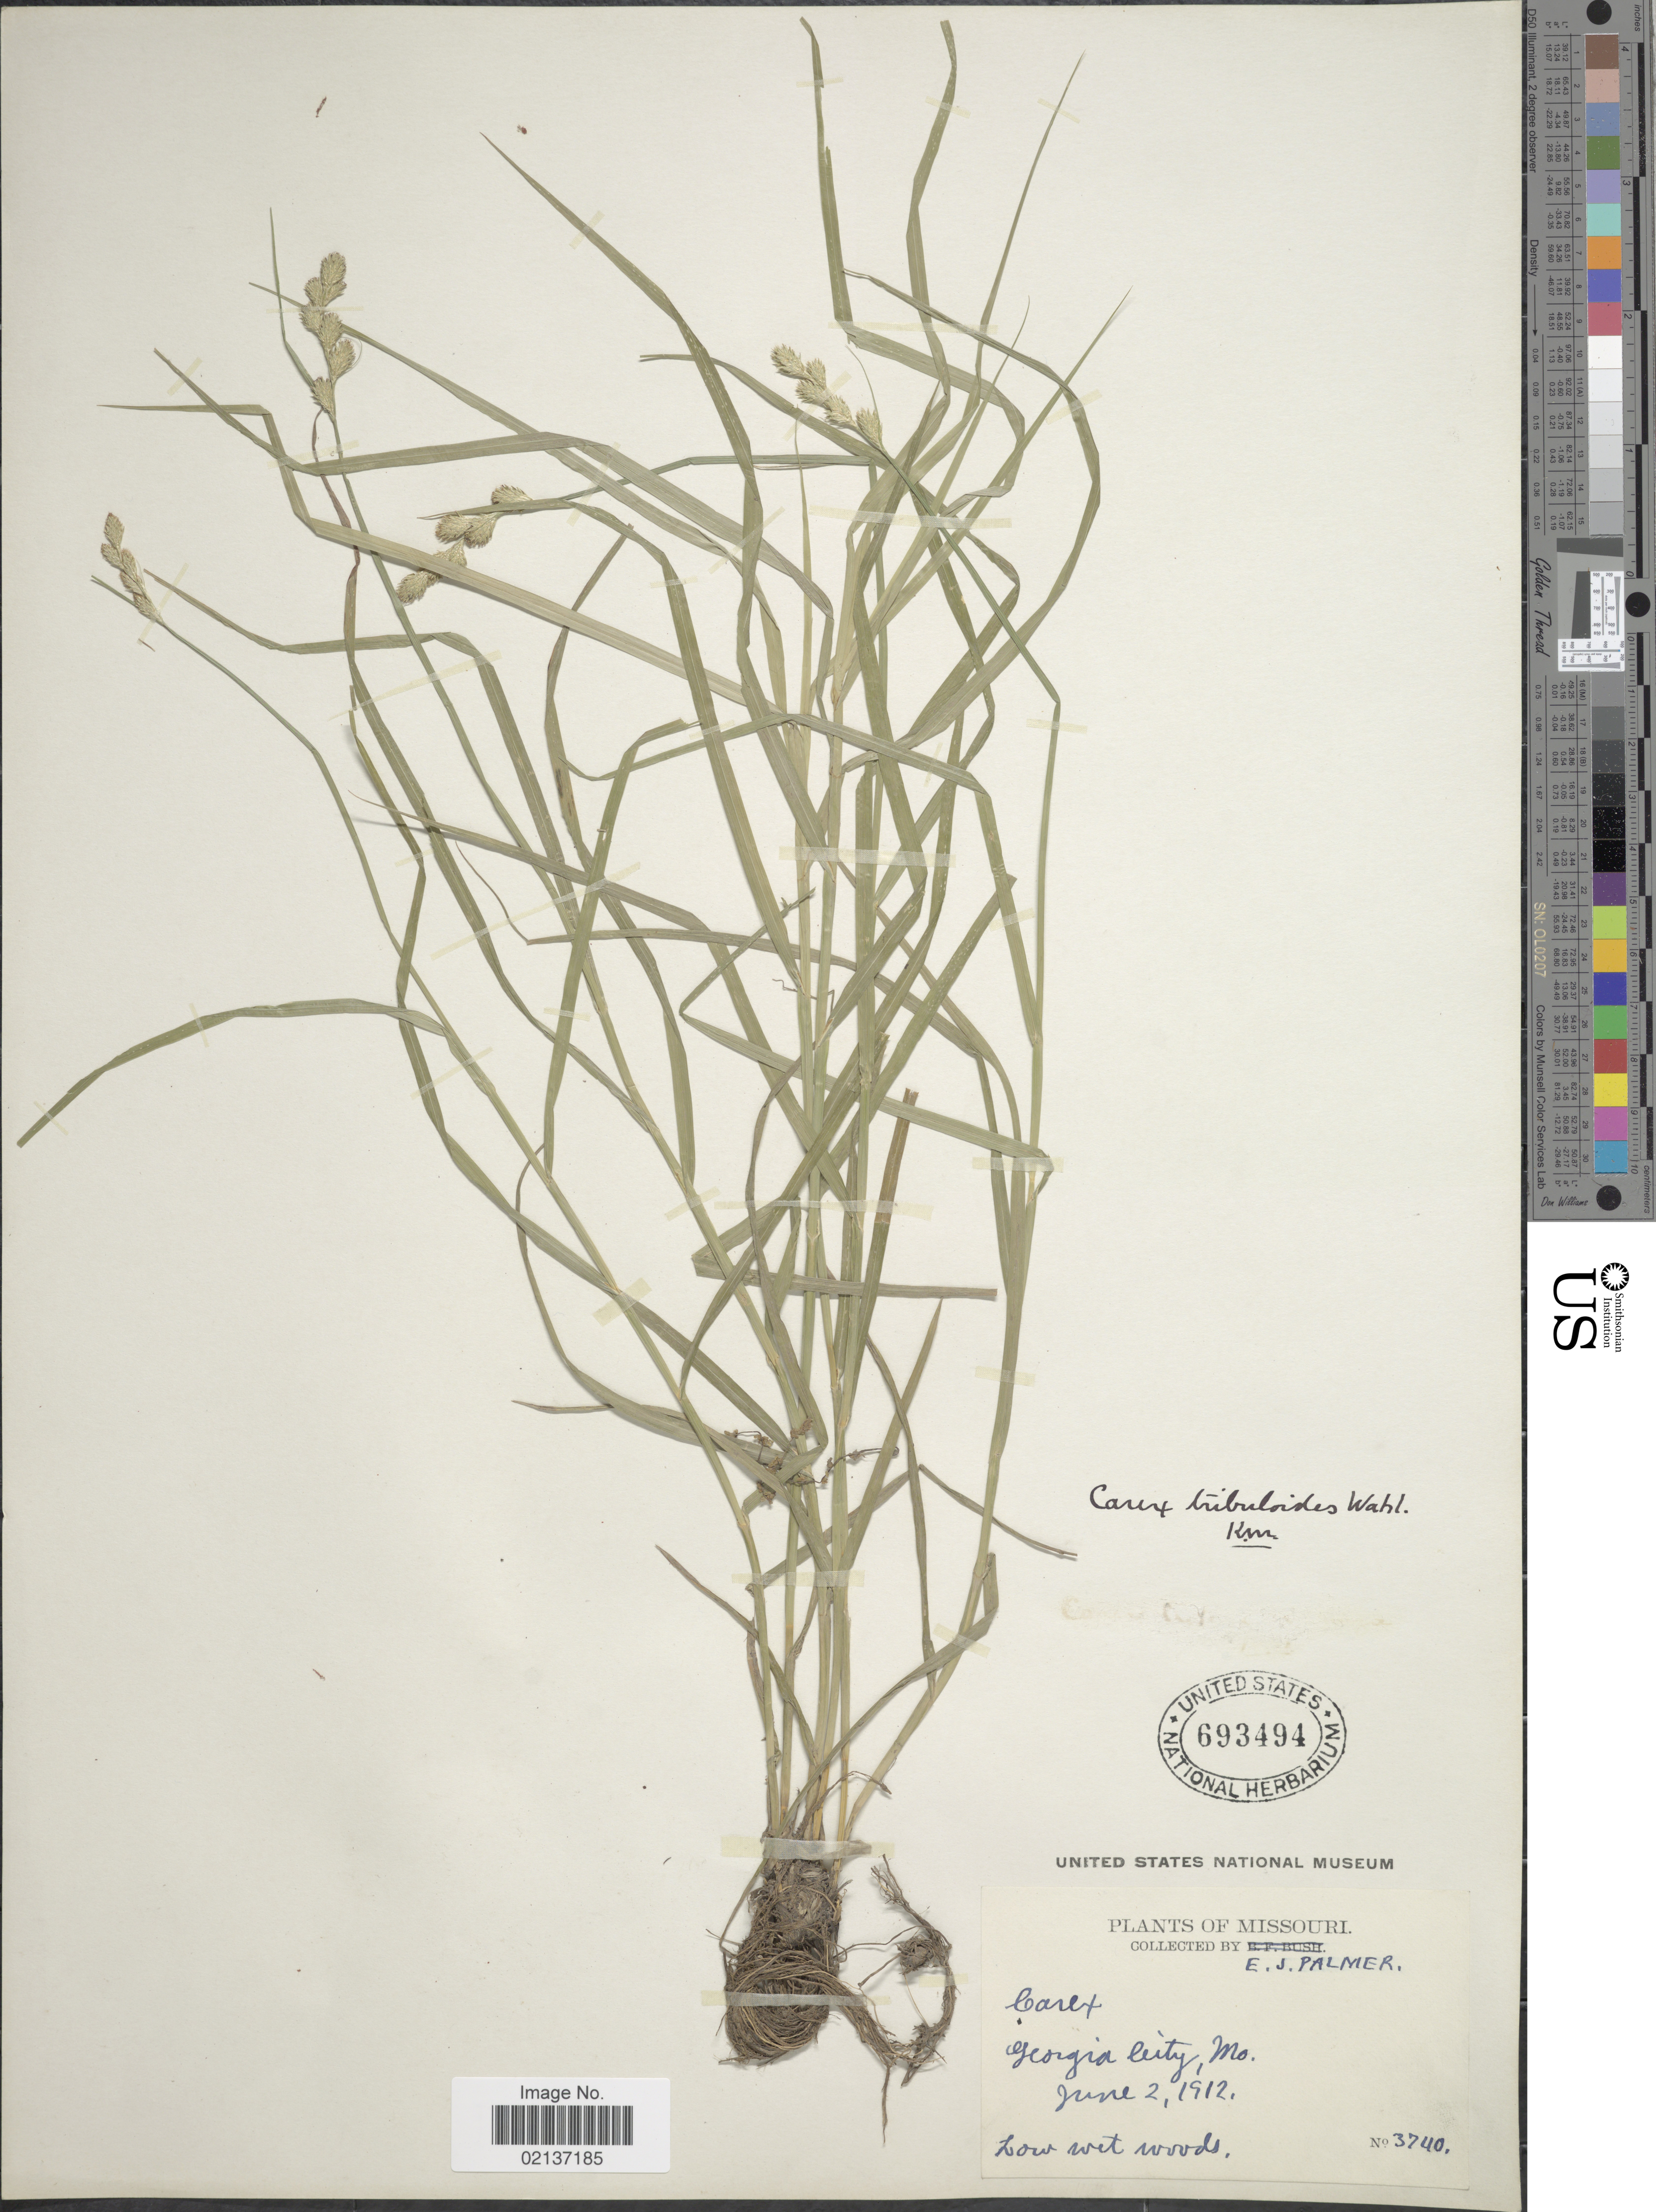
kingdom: Plantae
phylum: Tracheophyta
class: Liliopsida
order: Poales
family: Cyperaceae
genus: Carex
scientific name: Carex tribuloides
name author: Wahlenb.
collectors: E. J. Palmer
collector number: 3740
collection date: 1912-06-02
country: United States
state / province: Missouri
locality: Georgia City, low wet woods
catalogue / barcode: US 693494